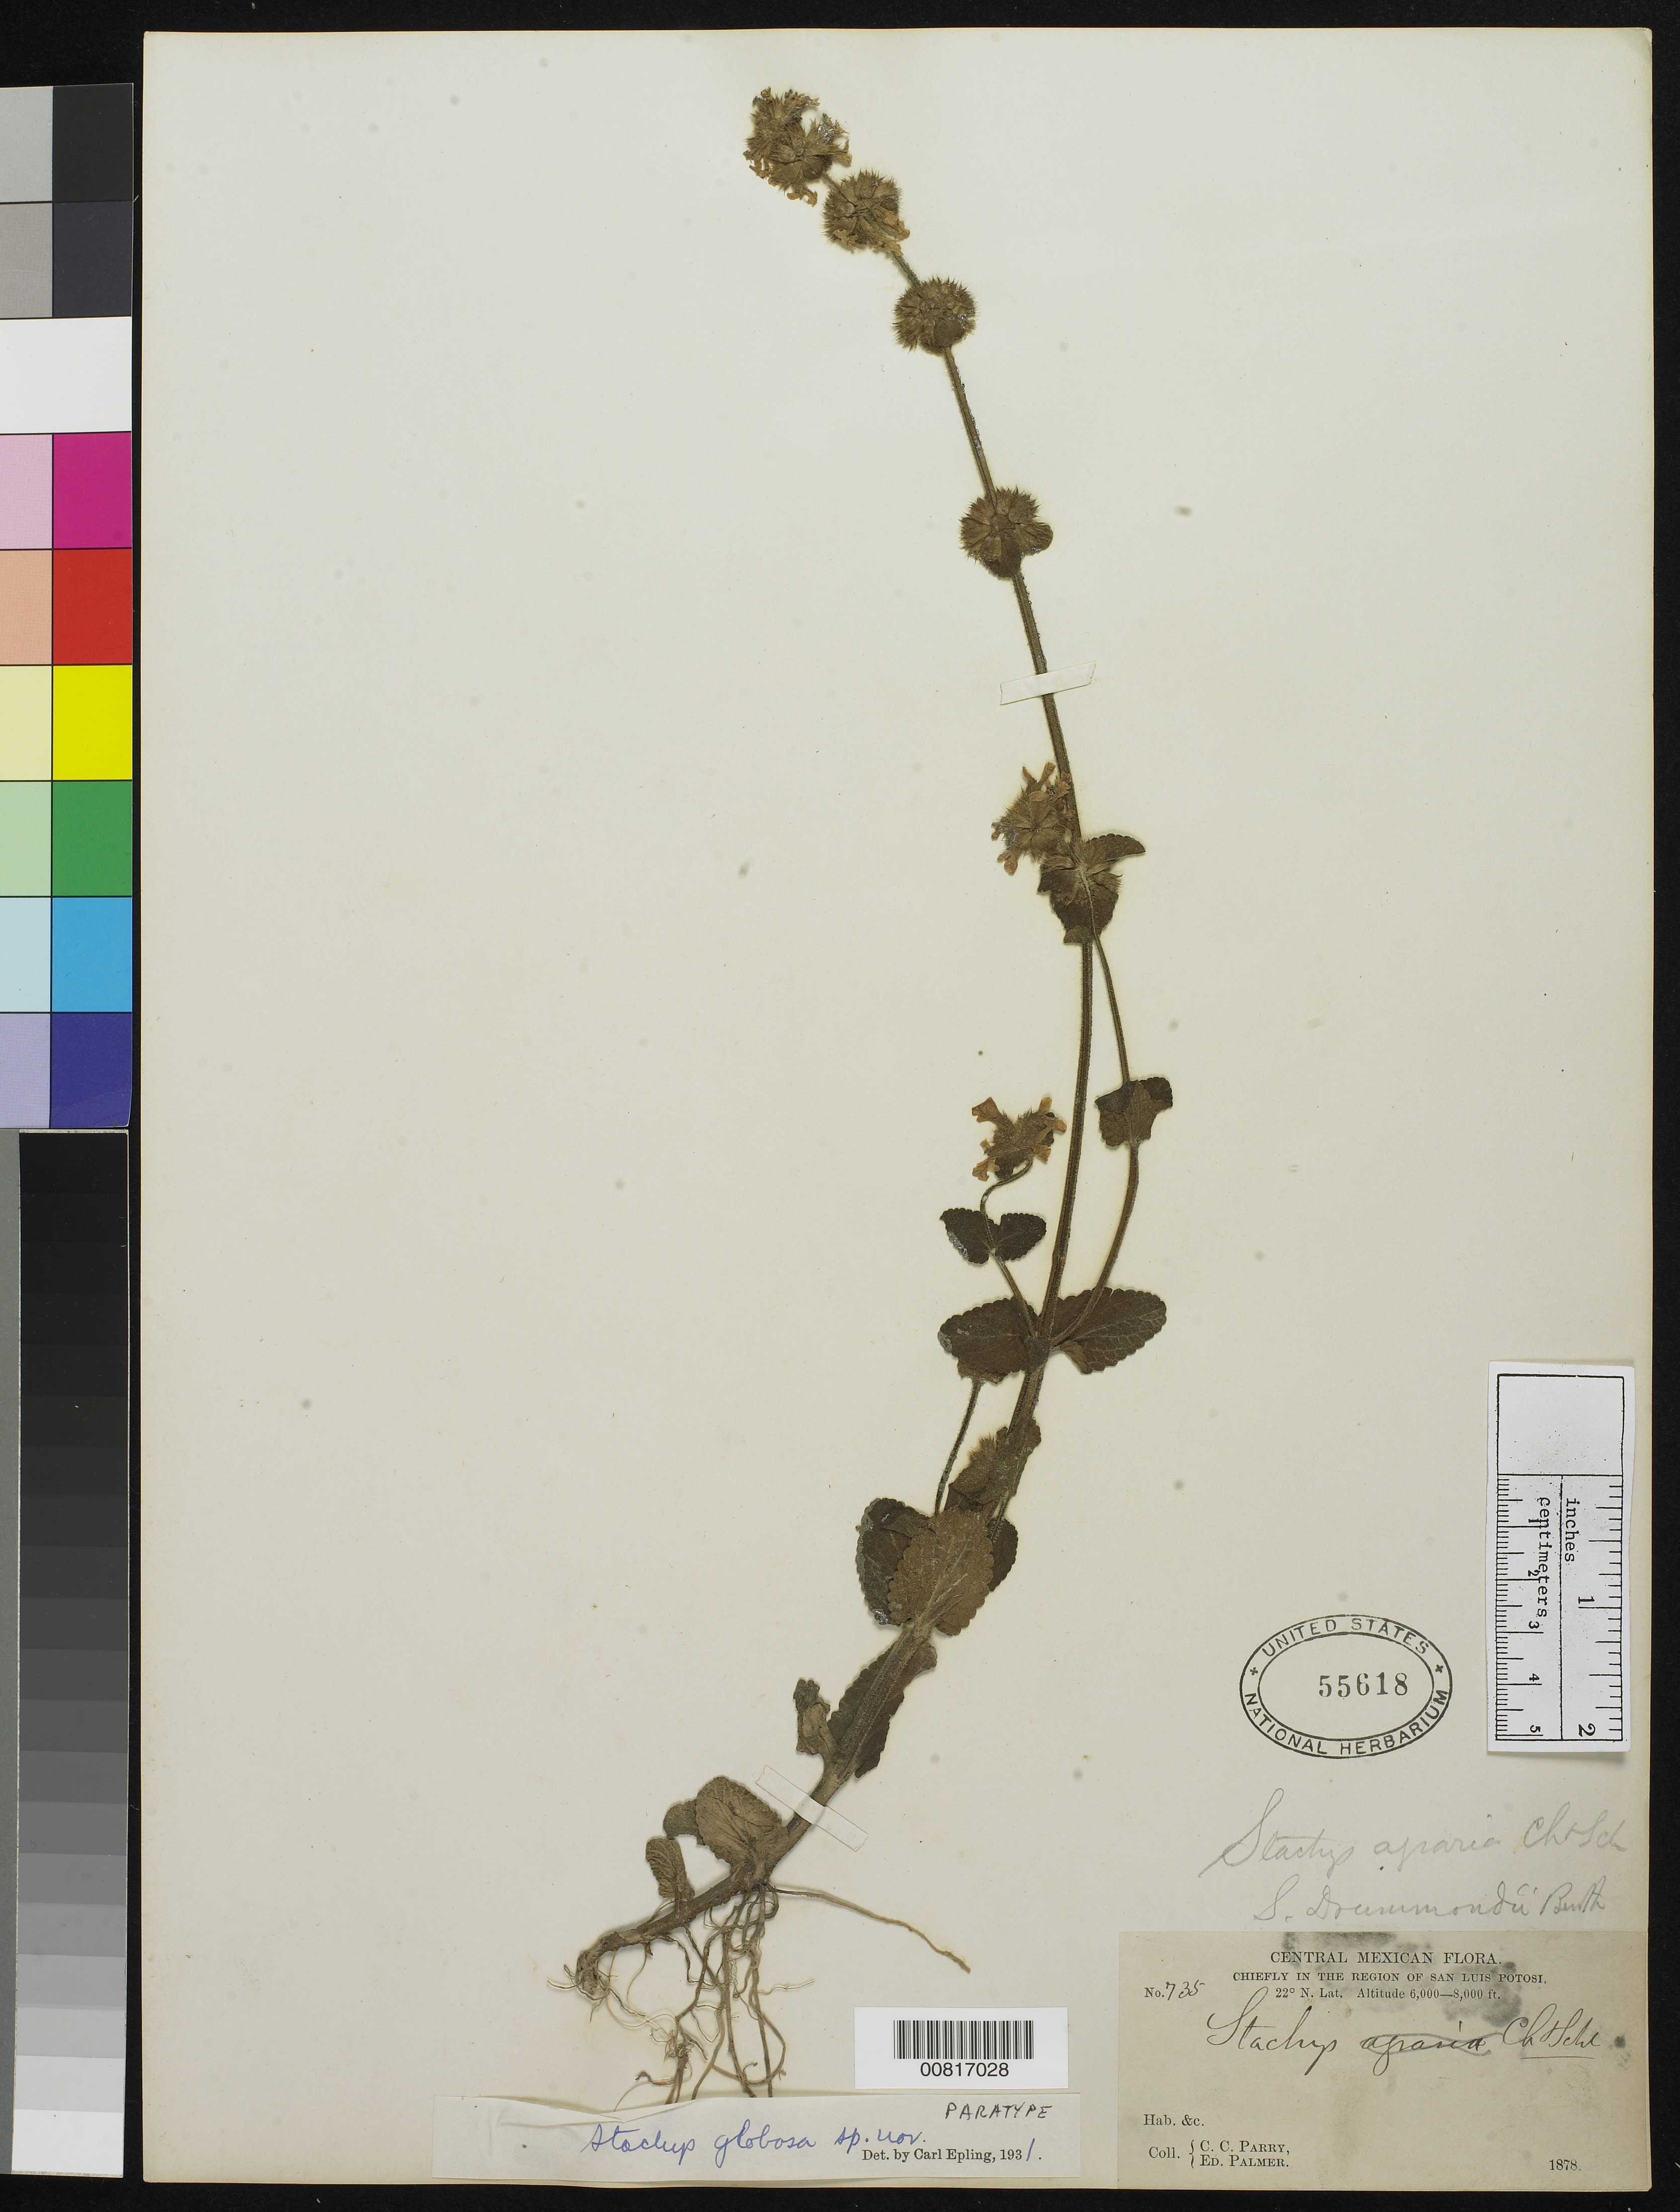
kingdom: Plantae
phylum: Tracheophyta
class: Magnoliopsida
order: Lamiales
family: Lamiaceae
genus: Stachys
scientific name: Stachys globosa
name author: Epling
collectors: C. C. Parry & E. Palmer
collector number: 735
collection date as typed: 1878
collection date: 1878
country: Mexico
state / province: San Luis Potosí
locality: Chiefly in the region of San Luis Potosí.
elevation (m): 1829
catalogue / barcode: US 55618